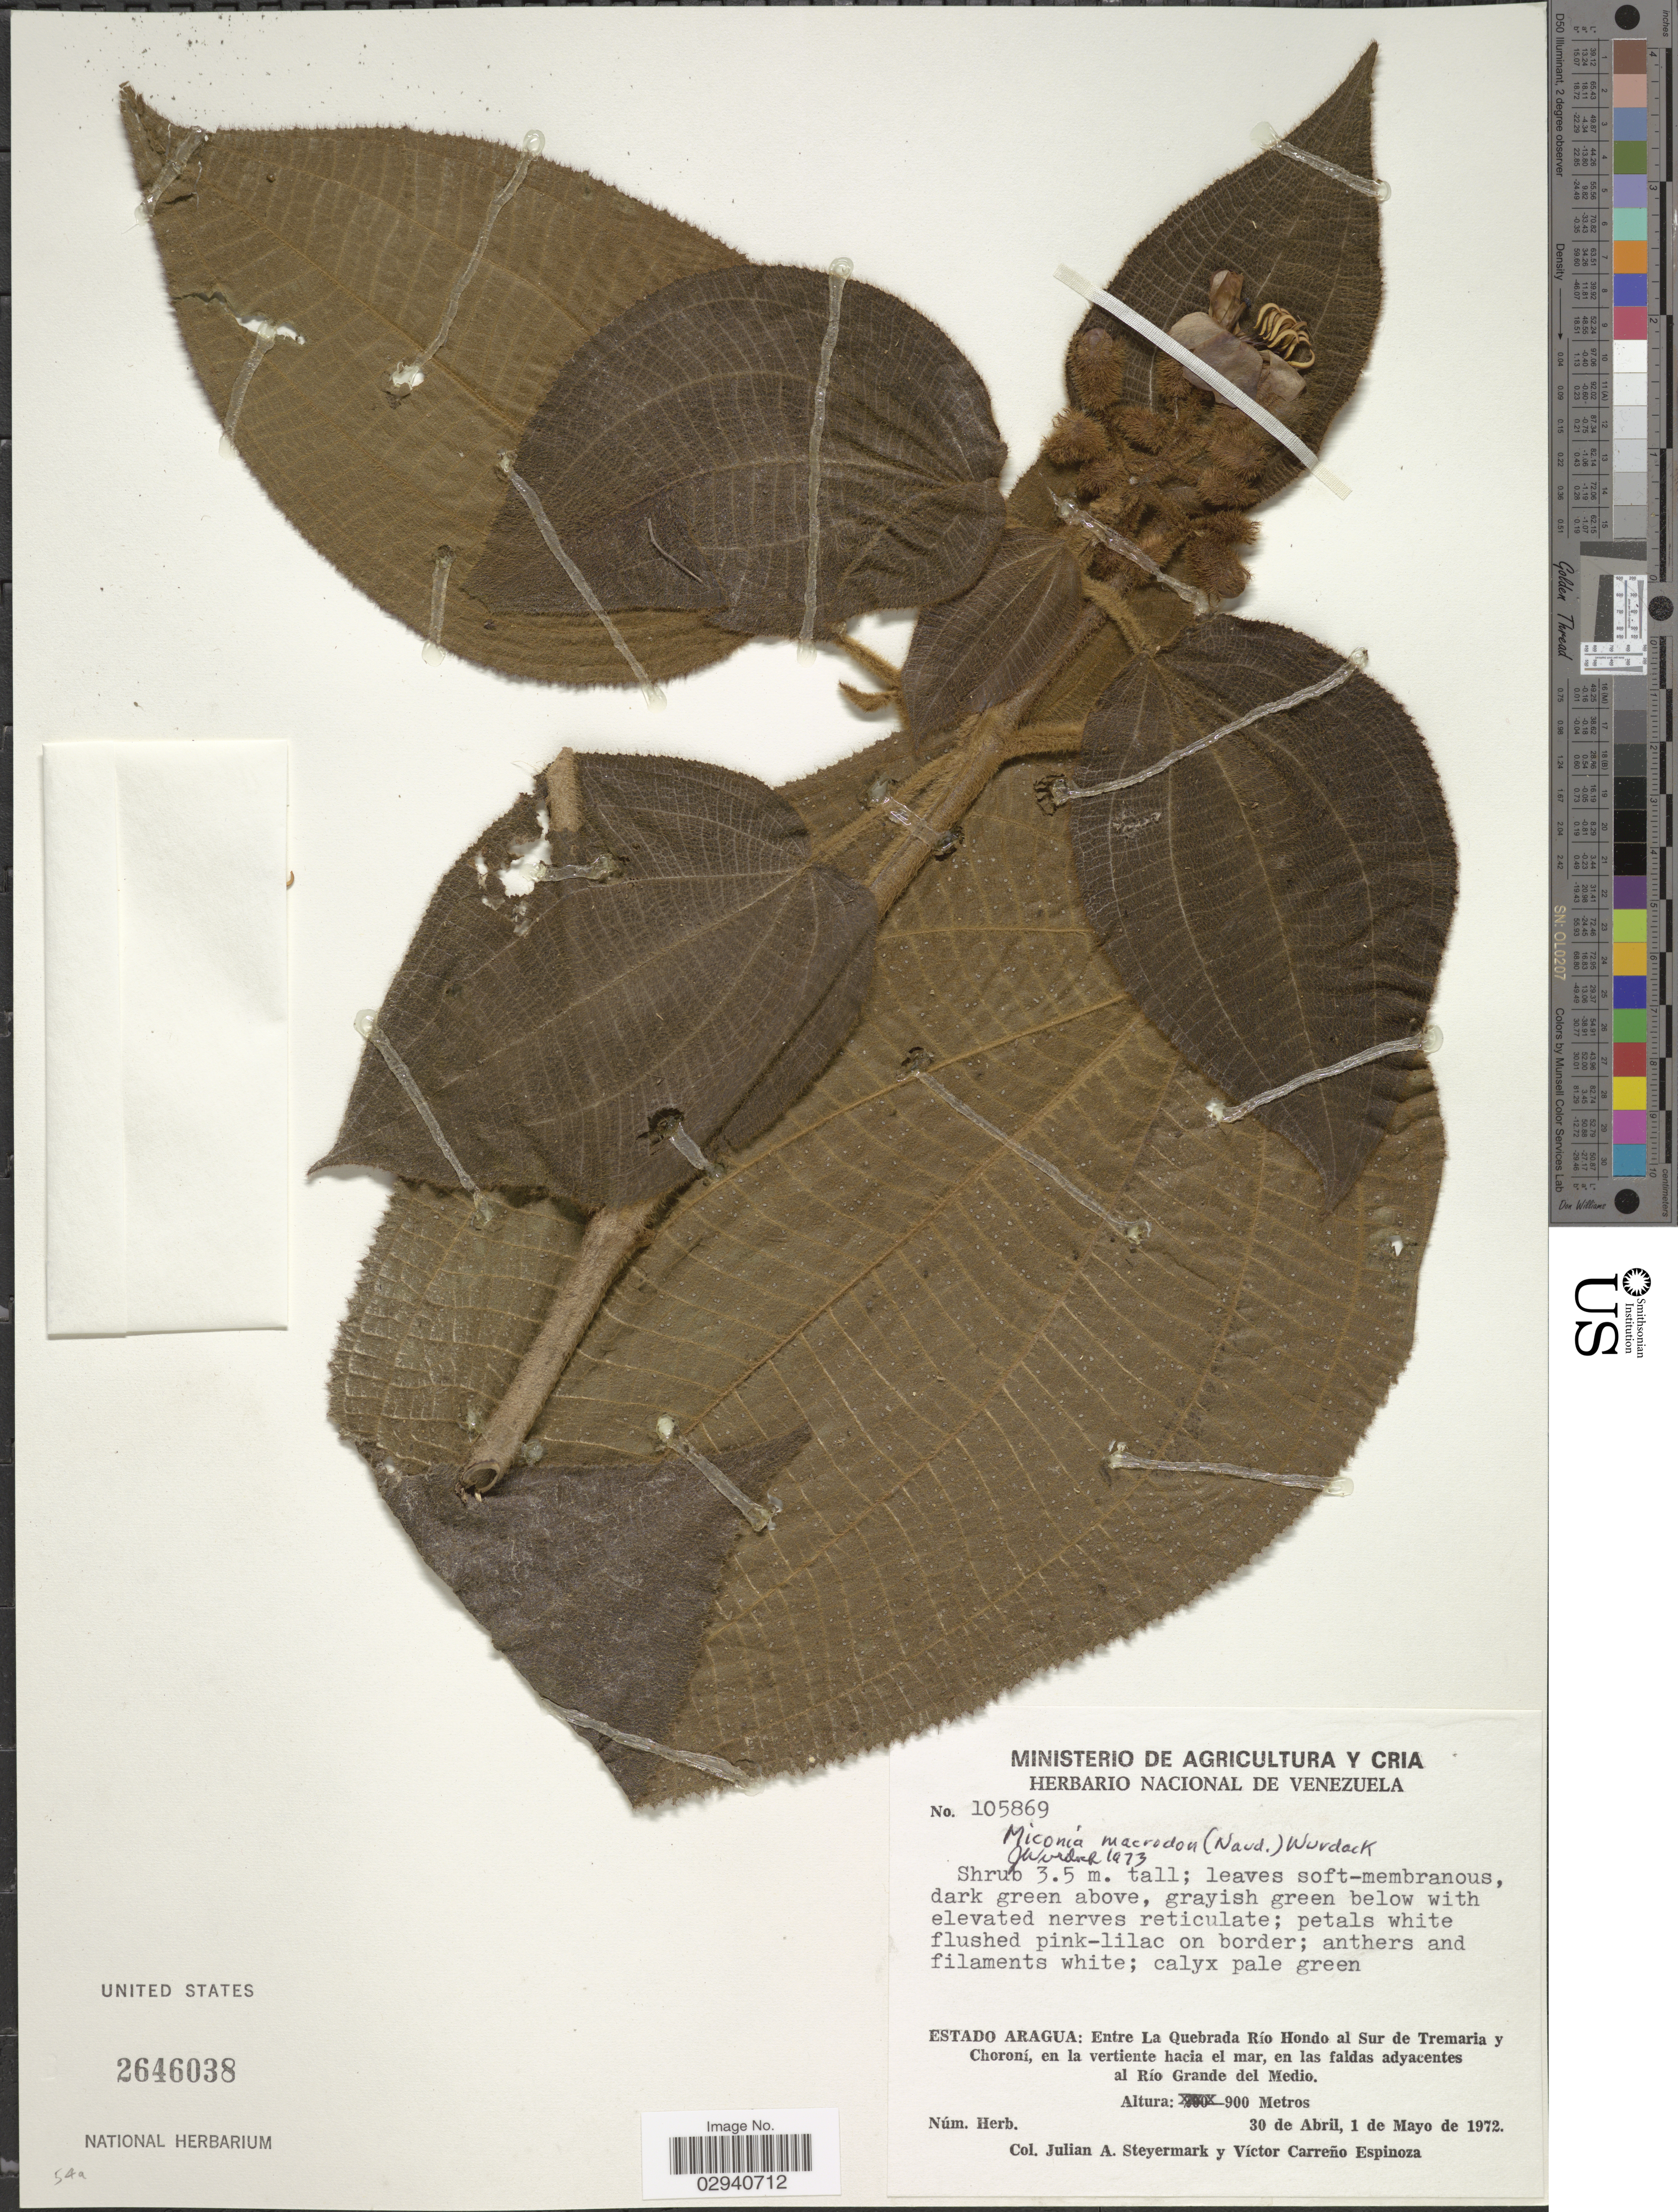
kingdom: Plantae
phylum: Tracheophyta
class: Magnoliopsida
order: Myrtales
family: Melastomataceae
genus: Miconia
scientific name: Miconia macrodon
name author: (Naudin) Wurdack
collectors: J. Steyermark & V. Carreño E.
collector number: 105869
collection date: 1972-04-30/1972-05-01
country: Venezuela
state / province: Aragua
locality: Entre La Quebrada Río Hondo al Sur de Tremaria y Choroní, en la vertiente hacia el mar, en las faldas adyacentes al Río Grande del Medio.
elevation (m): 900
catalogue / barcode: US 2646038